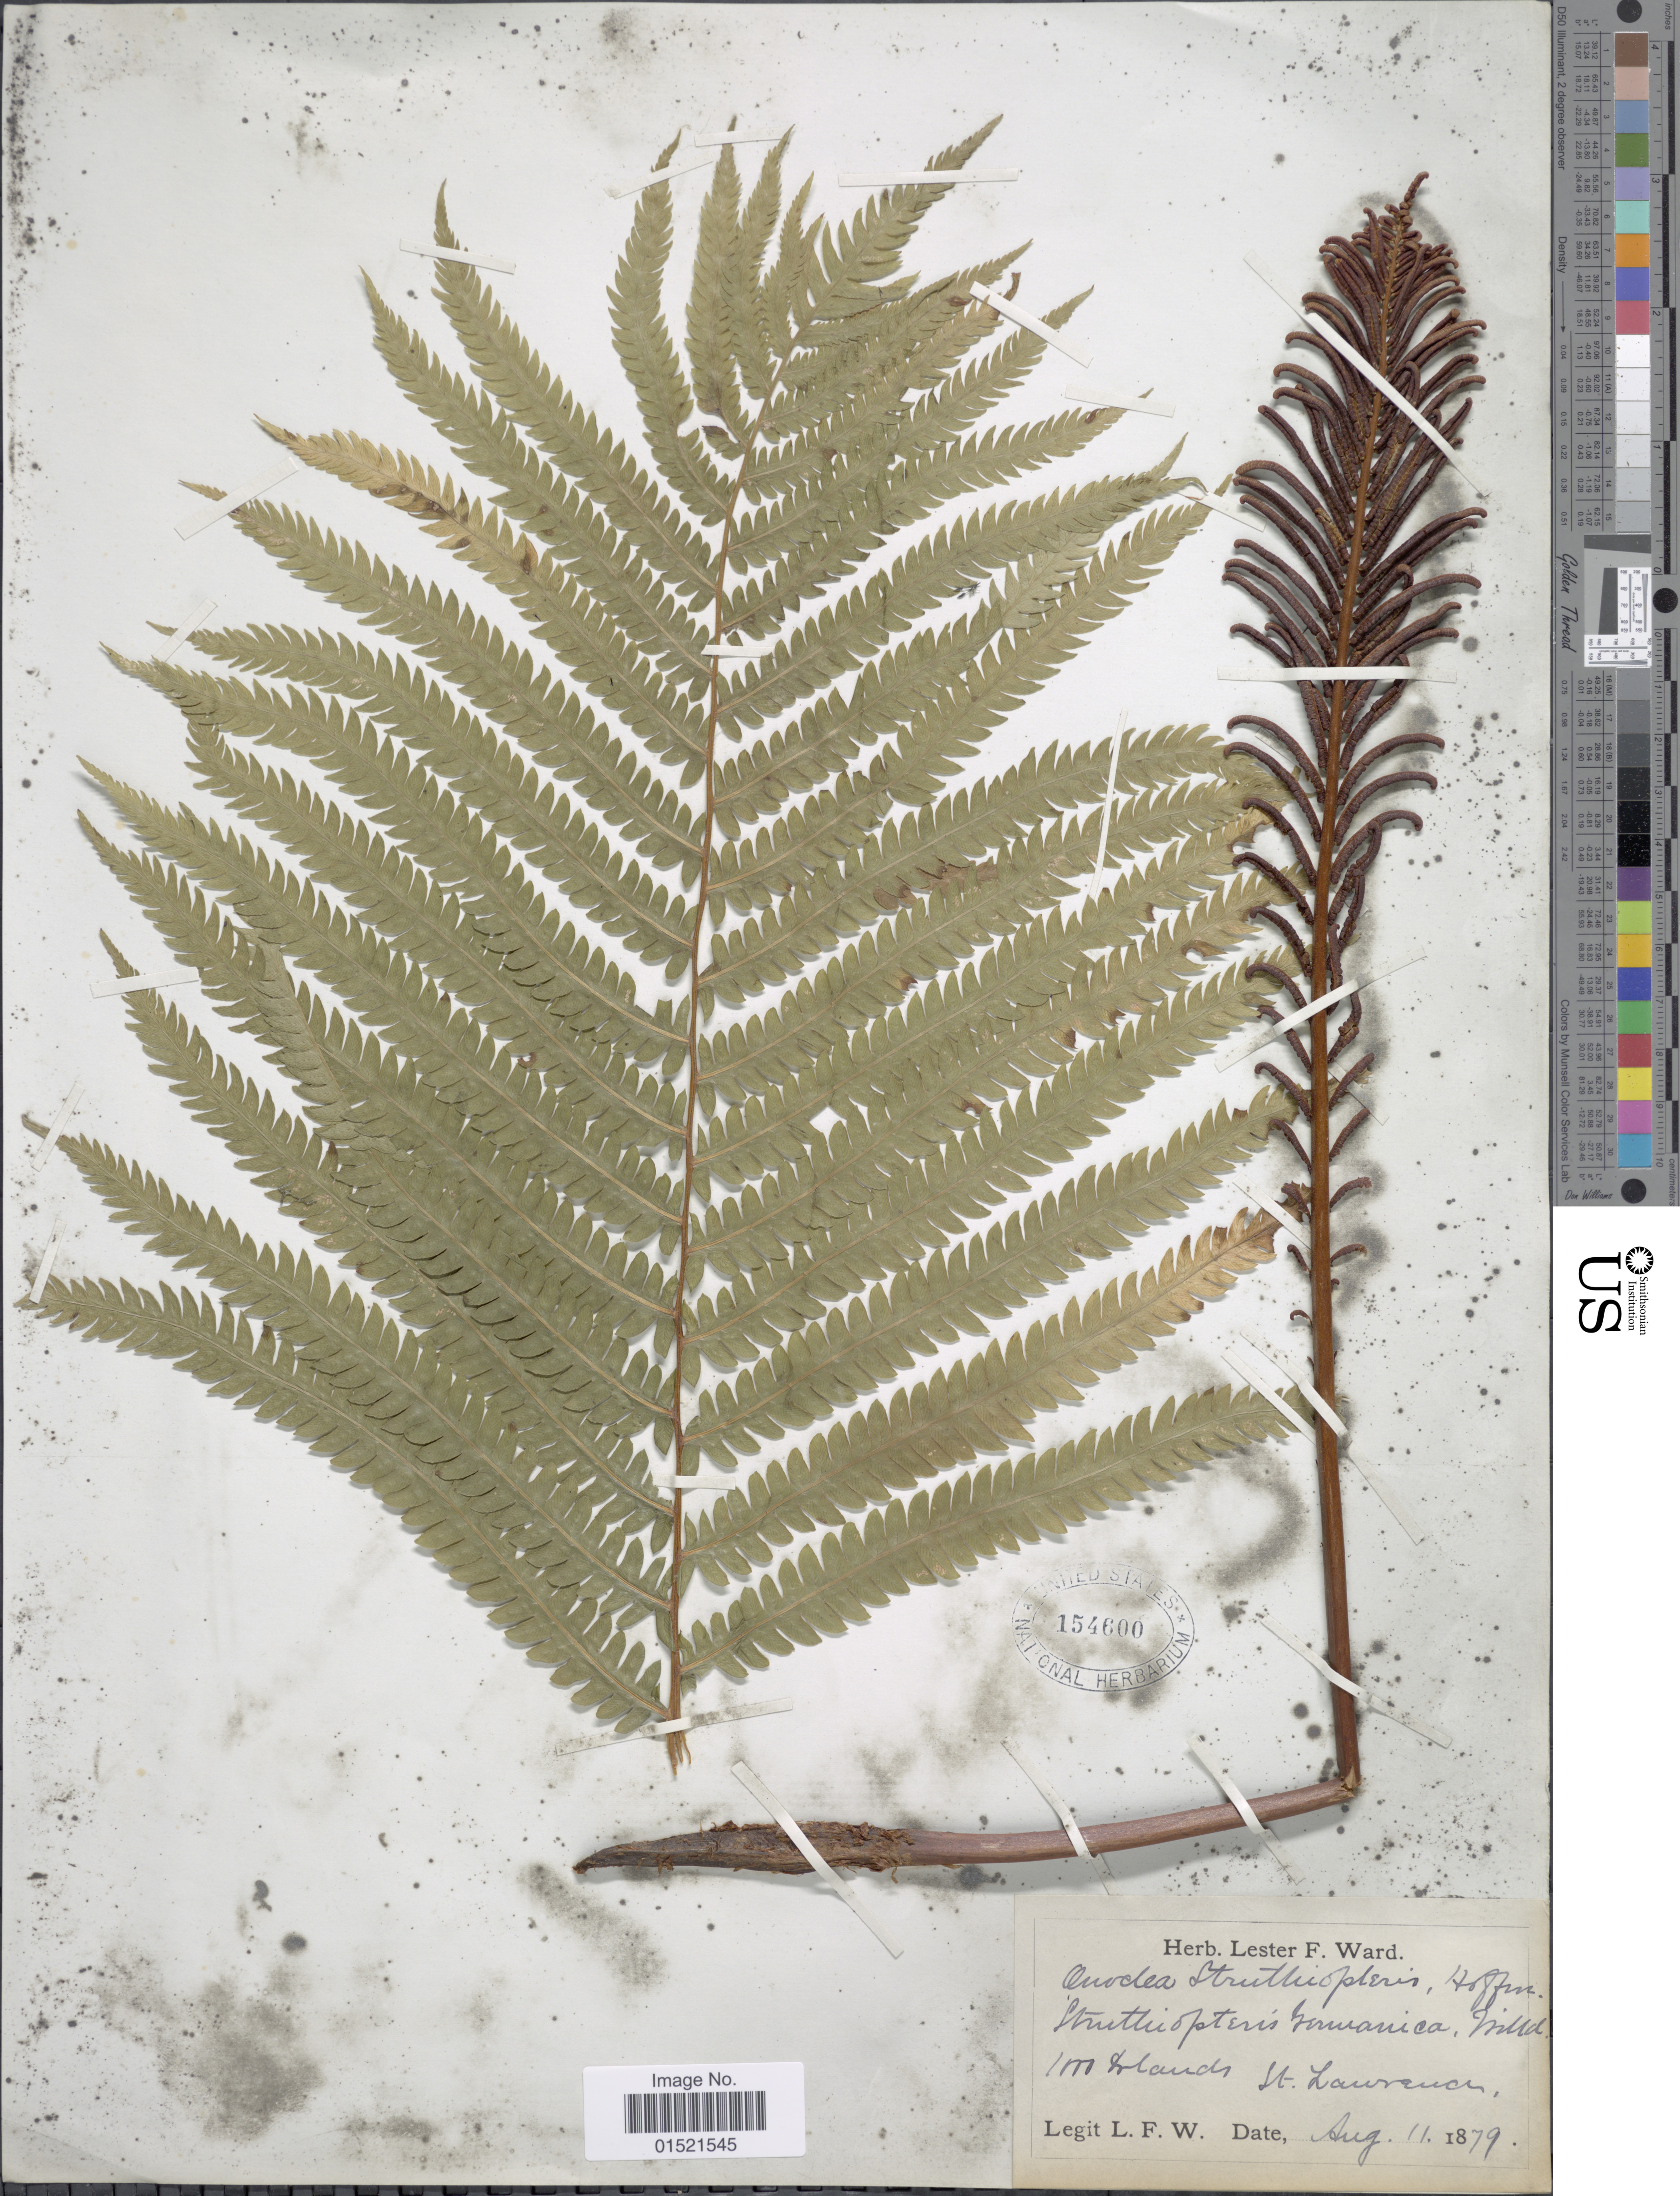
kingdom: Plantae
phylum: Tracheophyta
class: Polypodiopsida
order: Polypodiales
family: Onocleaceae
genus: Matteuccia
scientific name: Matteuccia struthiopteris var. pensylvanica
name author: (Willd.) C.V. Morton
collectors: L. F. Ward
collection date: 1879-08-11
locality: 1000 Clouds, St. Lawrence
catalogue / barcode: US 154600